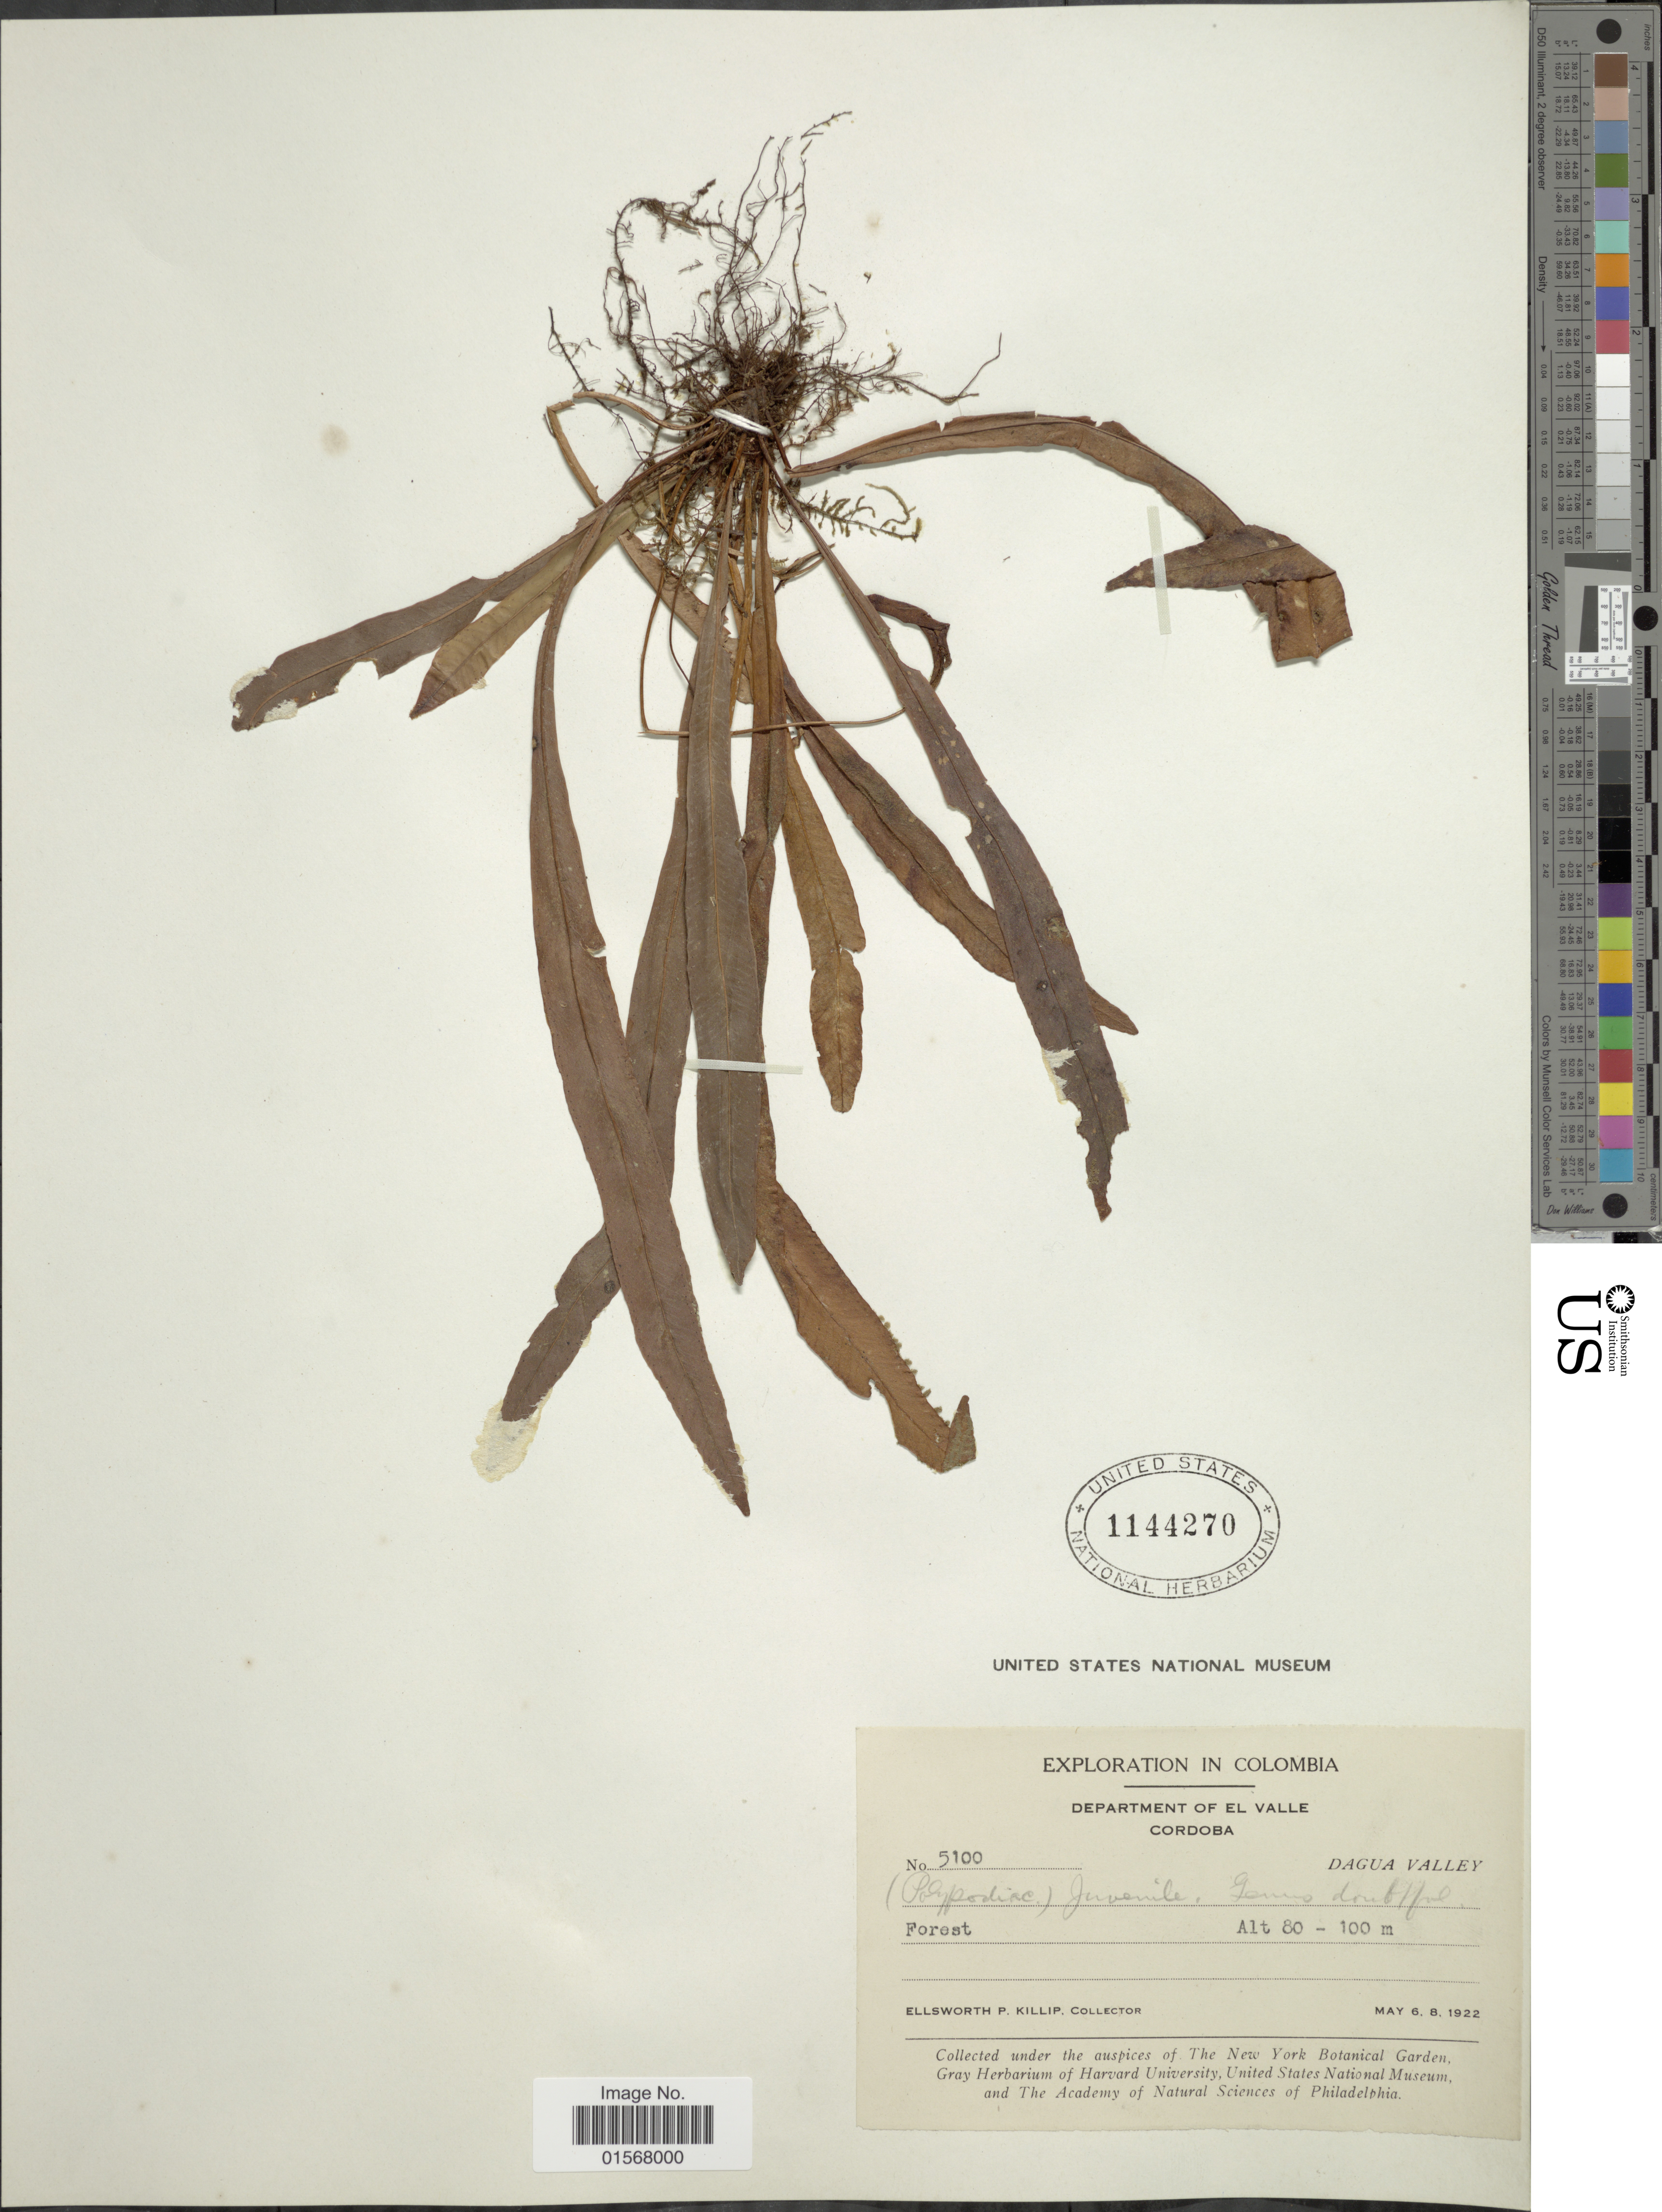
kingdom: Plantae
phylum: Tracheophyta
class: Polypodiopsida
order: Polypodiales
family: Dryopteridaceae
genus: Elaphoglossum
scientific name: Elaphoglossum sp.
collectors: E. P. Killip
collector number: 5100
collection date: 1922-05-06/1922-05-08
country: Colombia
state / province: Valle del Cauca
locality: Department of Valle, Cordoba, Dagua Valley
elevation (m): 80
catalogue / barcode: US 1144270